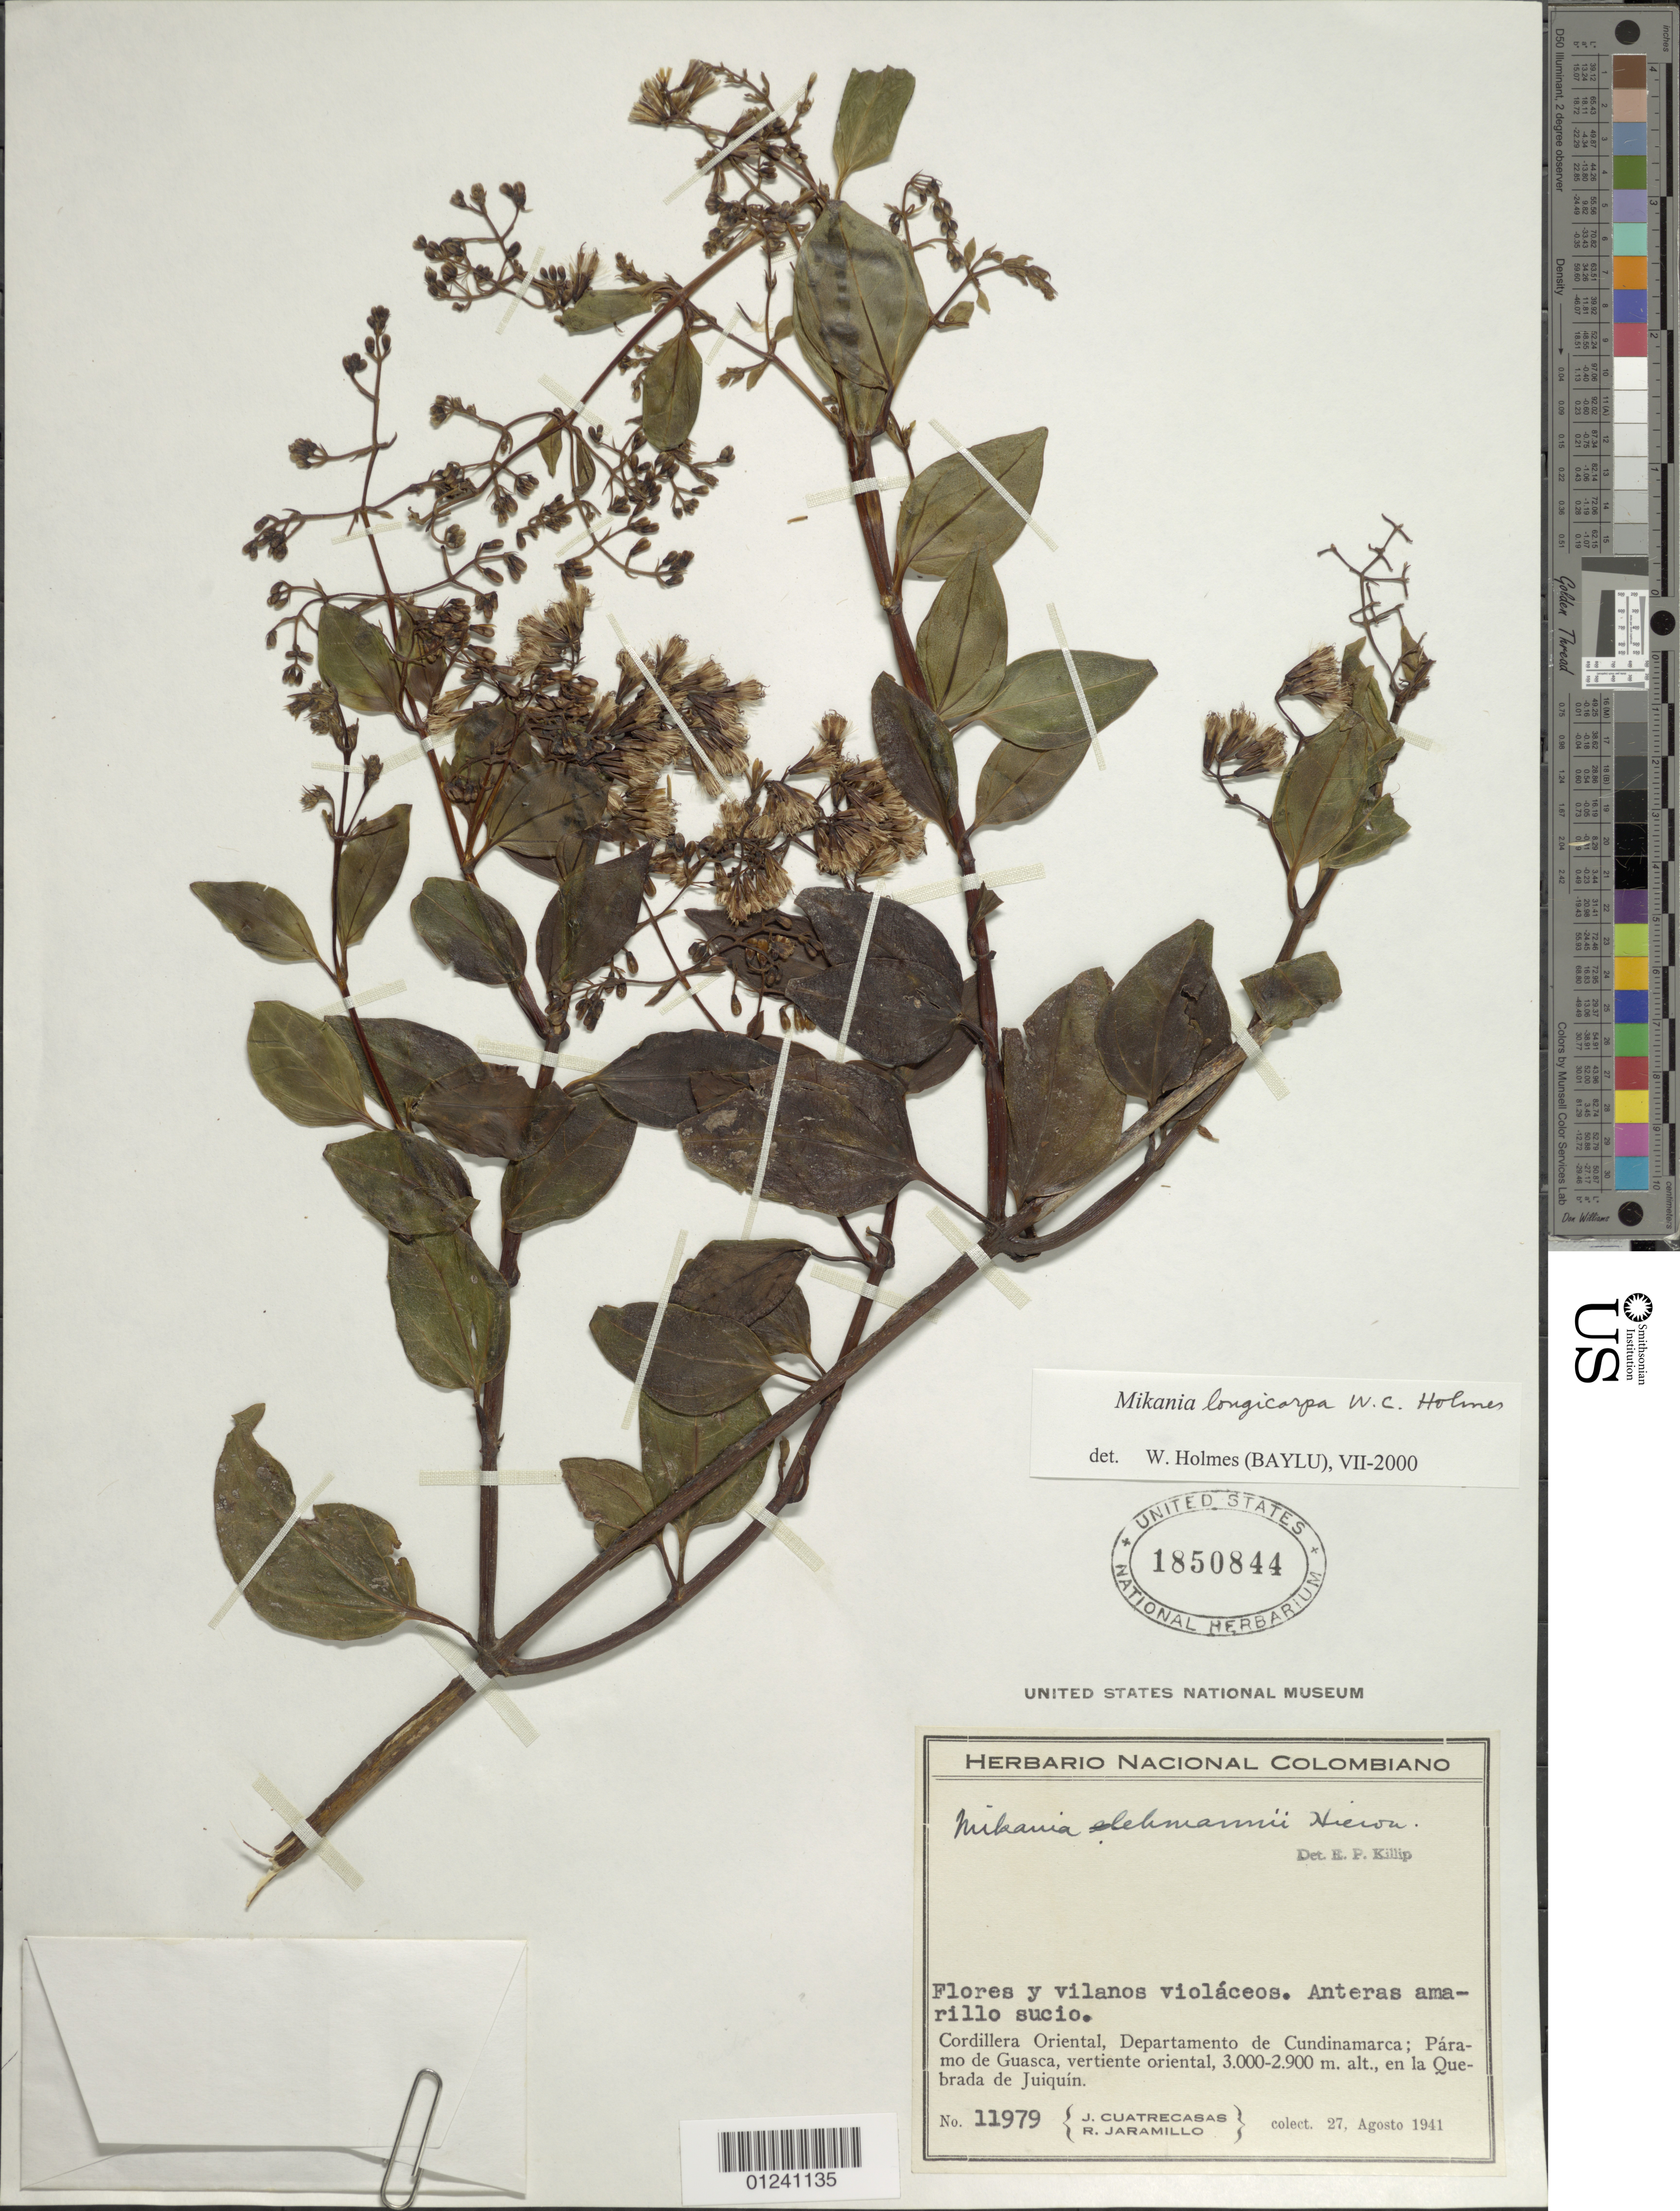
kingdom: Plantae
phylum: Tracheophyta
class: Magnoliopsida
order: Asterales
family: Asteraceae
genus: Mikania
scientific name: Mikania lehmannii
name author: Hieron.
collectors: J. Cuatrecasas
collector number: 11979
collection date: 1941-08-27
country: Colombia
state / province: Cundinamarca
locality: Cordillera Oriental; Páramo de Guasca, vertiente oriental, en la Quebrada de Juiquín.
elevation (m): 3000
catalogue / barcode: US 1850844